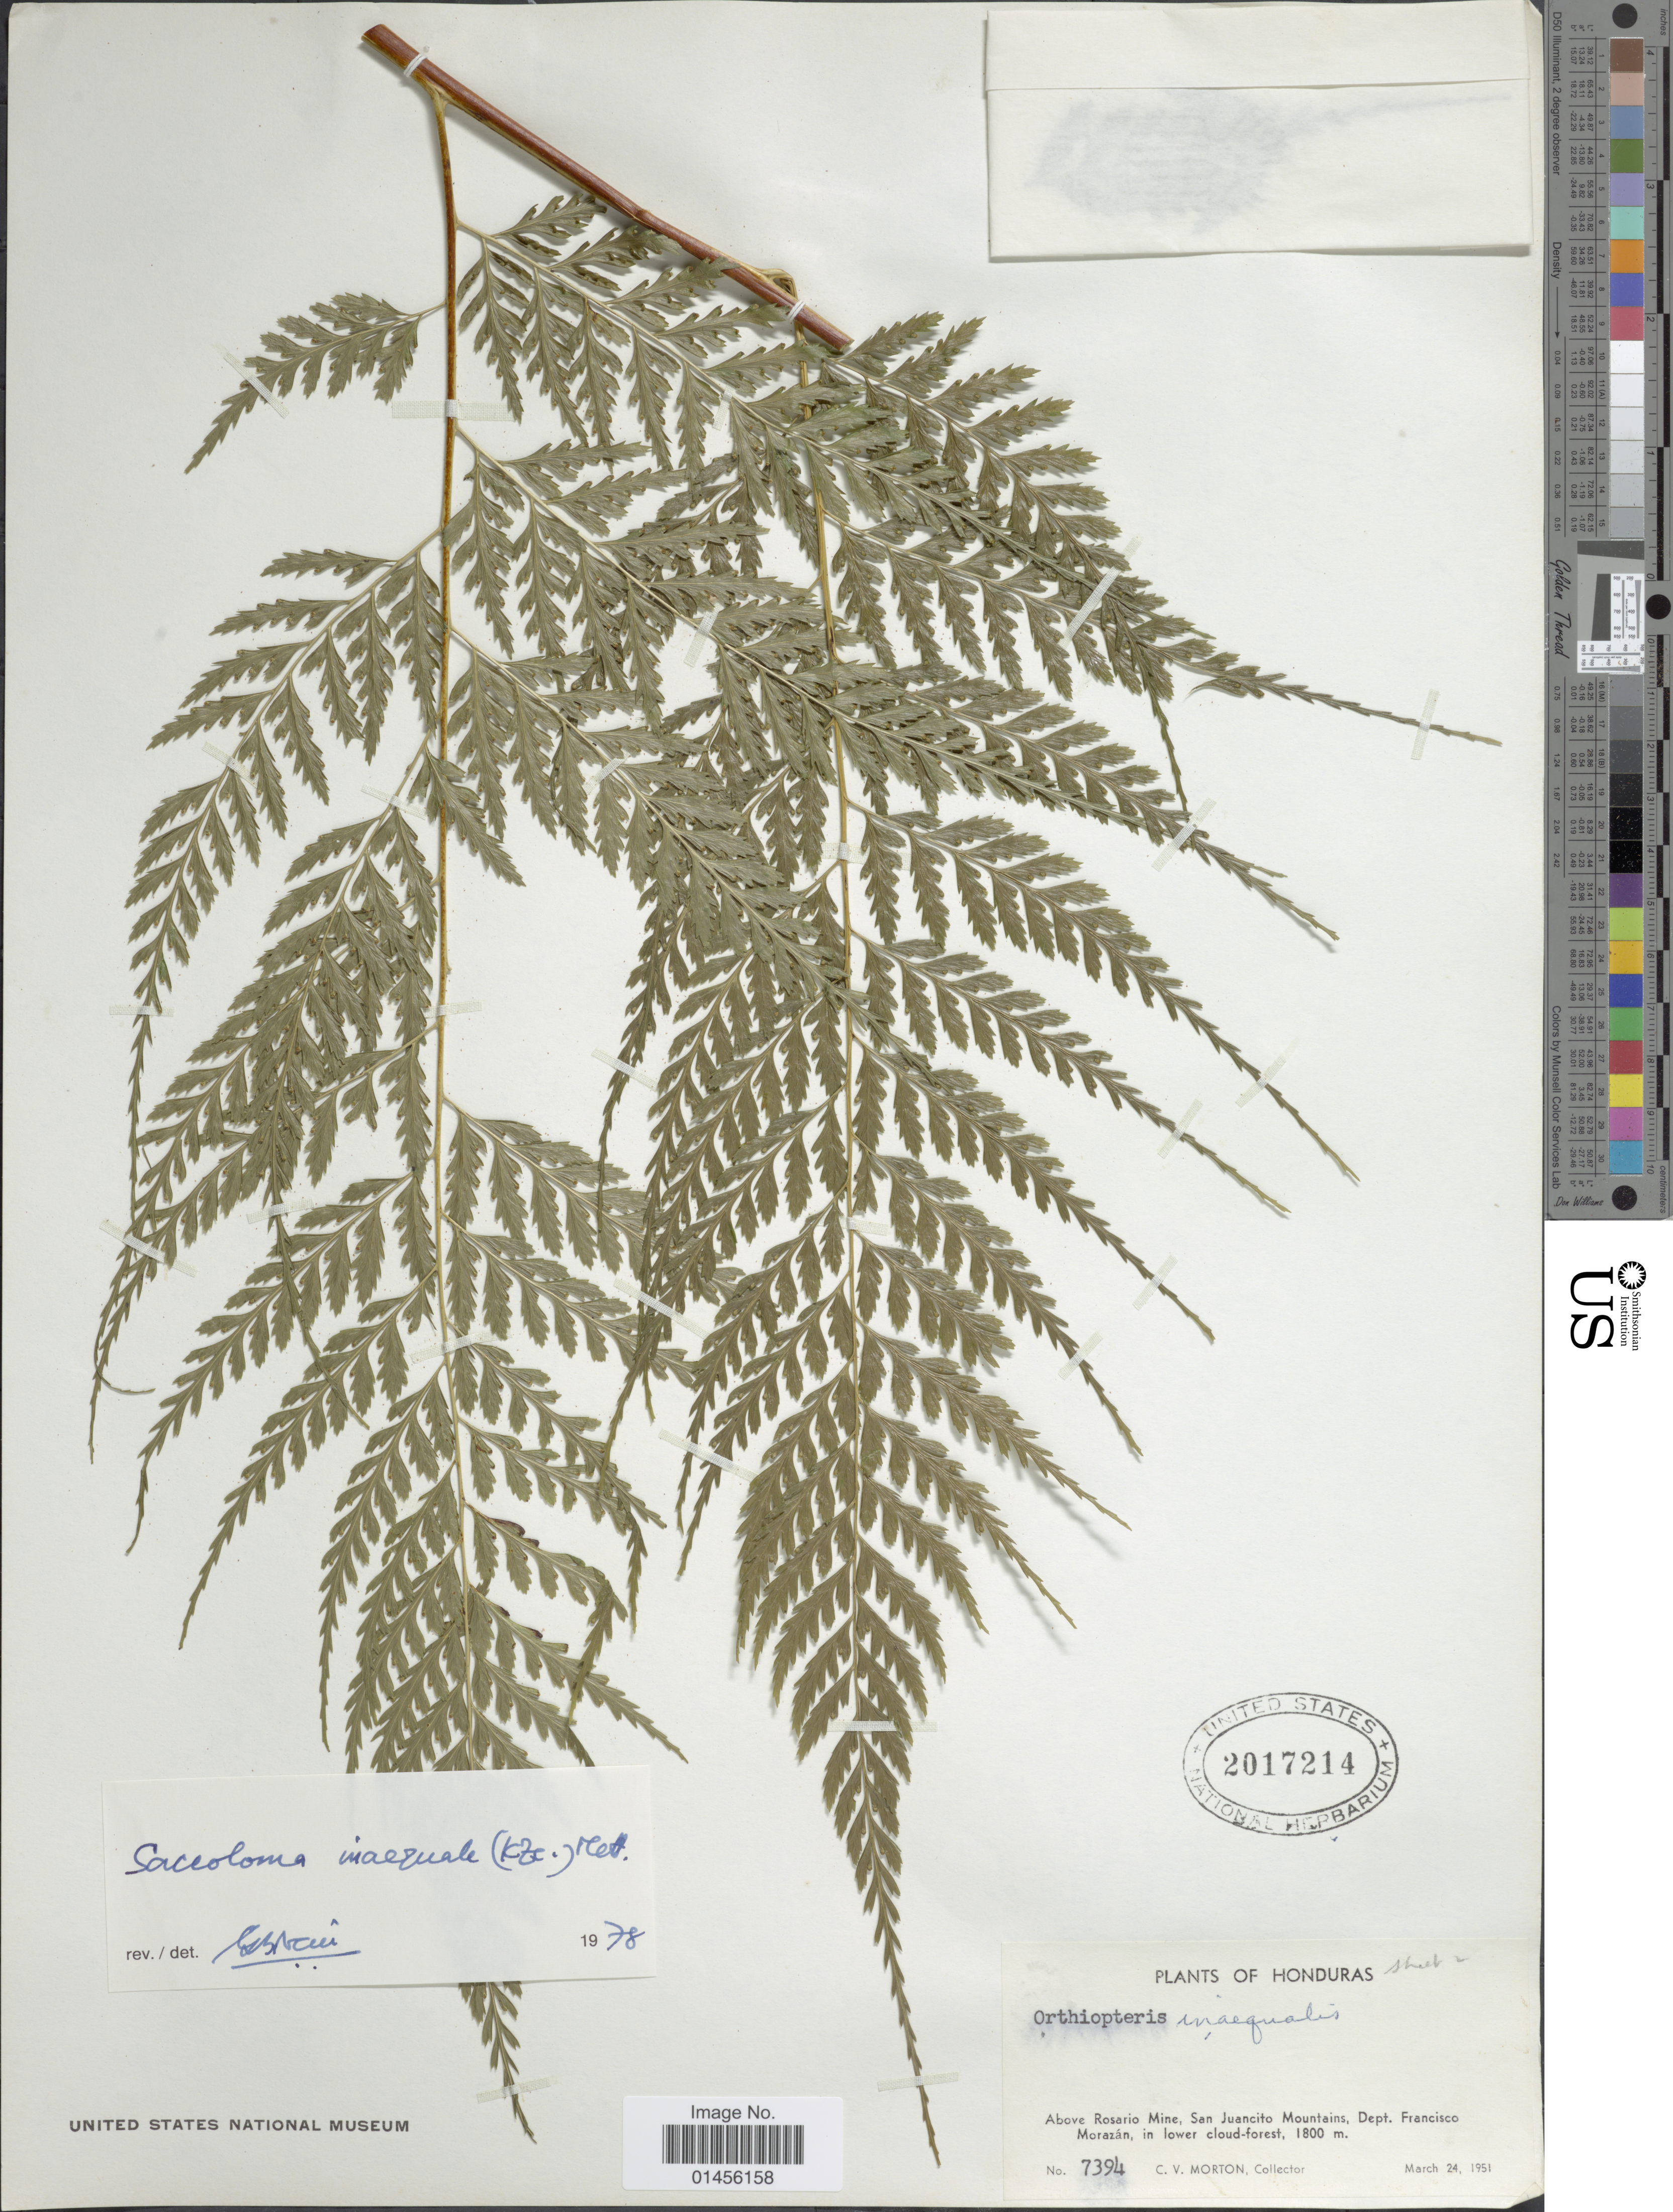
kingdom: Plantae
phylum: Tracheophyta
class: Polypodiopsida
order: Polypodiales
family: Saccolomataceae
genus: Saccoloma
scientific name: Saccoloma inaequale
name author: (Kunze) Mett.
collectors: C. V. Morton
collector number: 7394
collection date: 1951-03-24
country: Honduras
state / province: Fco. Morazán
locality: Above Rosario Mine, San Juancito Mountains, Dept. Francisco Morazán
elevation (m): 1800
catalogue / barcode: US 2017214